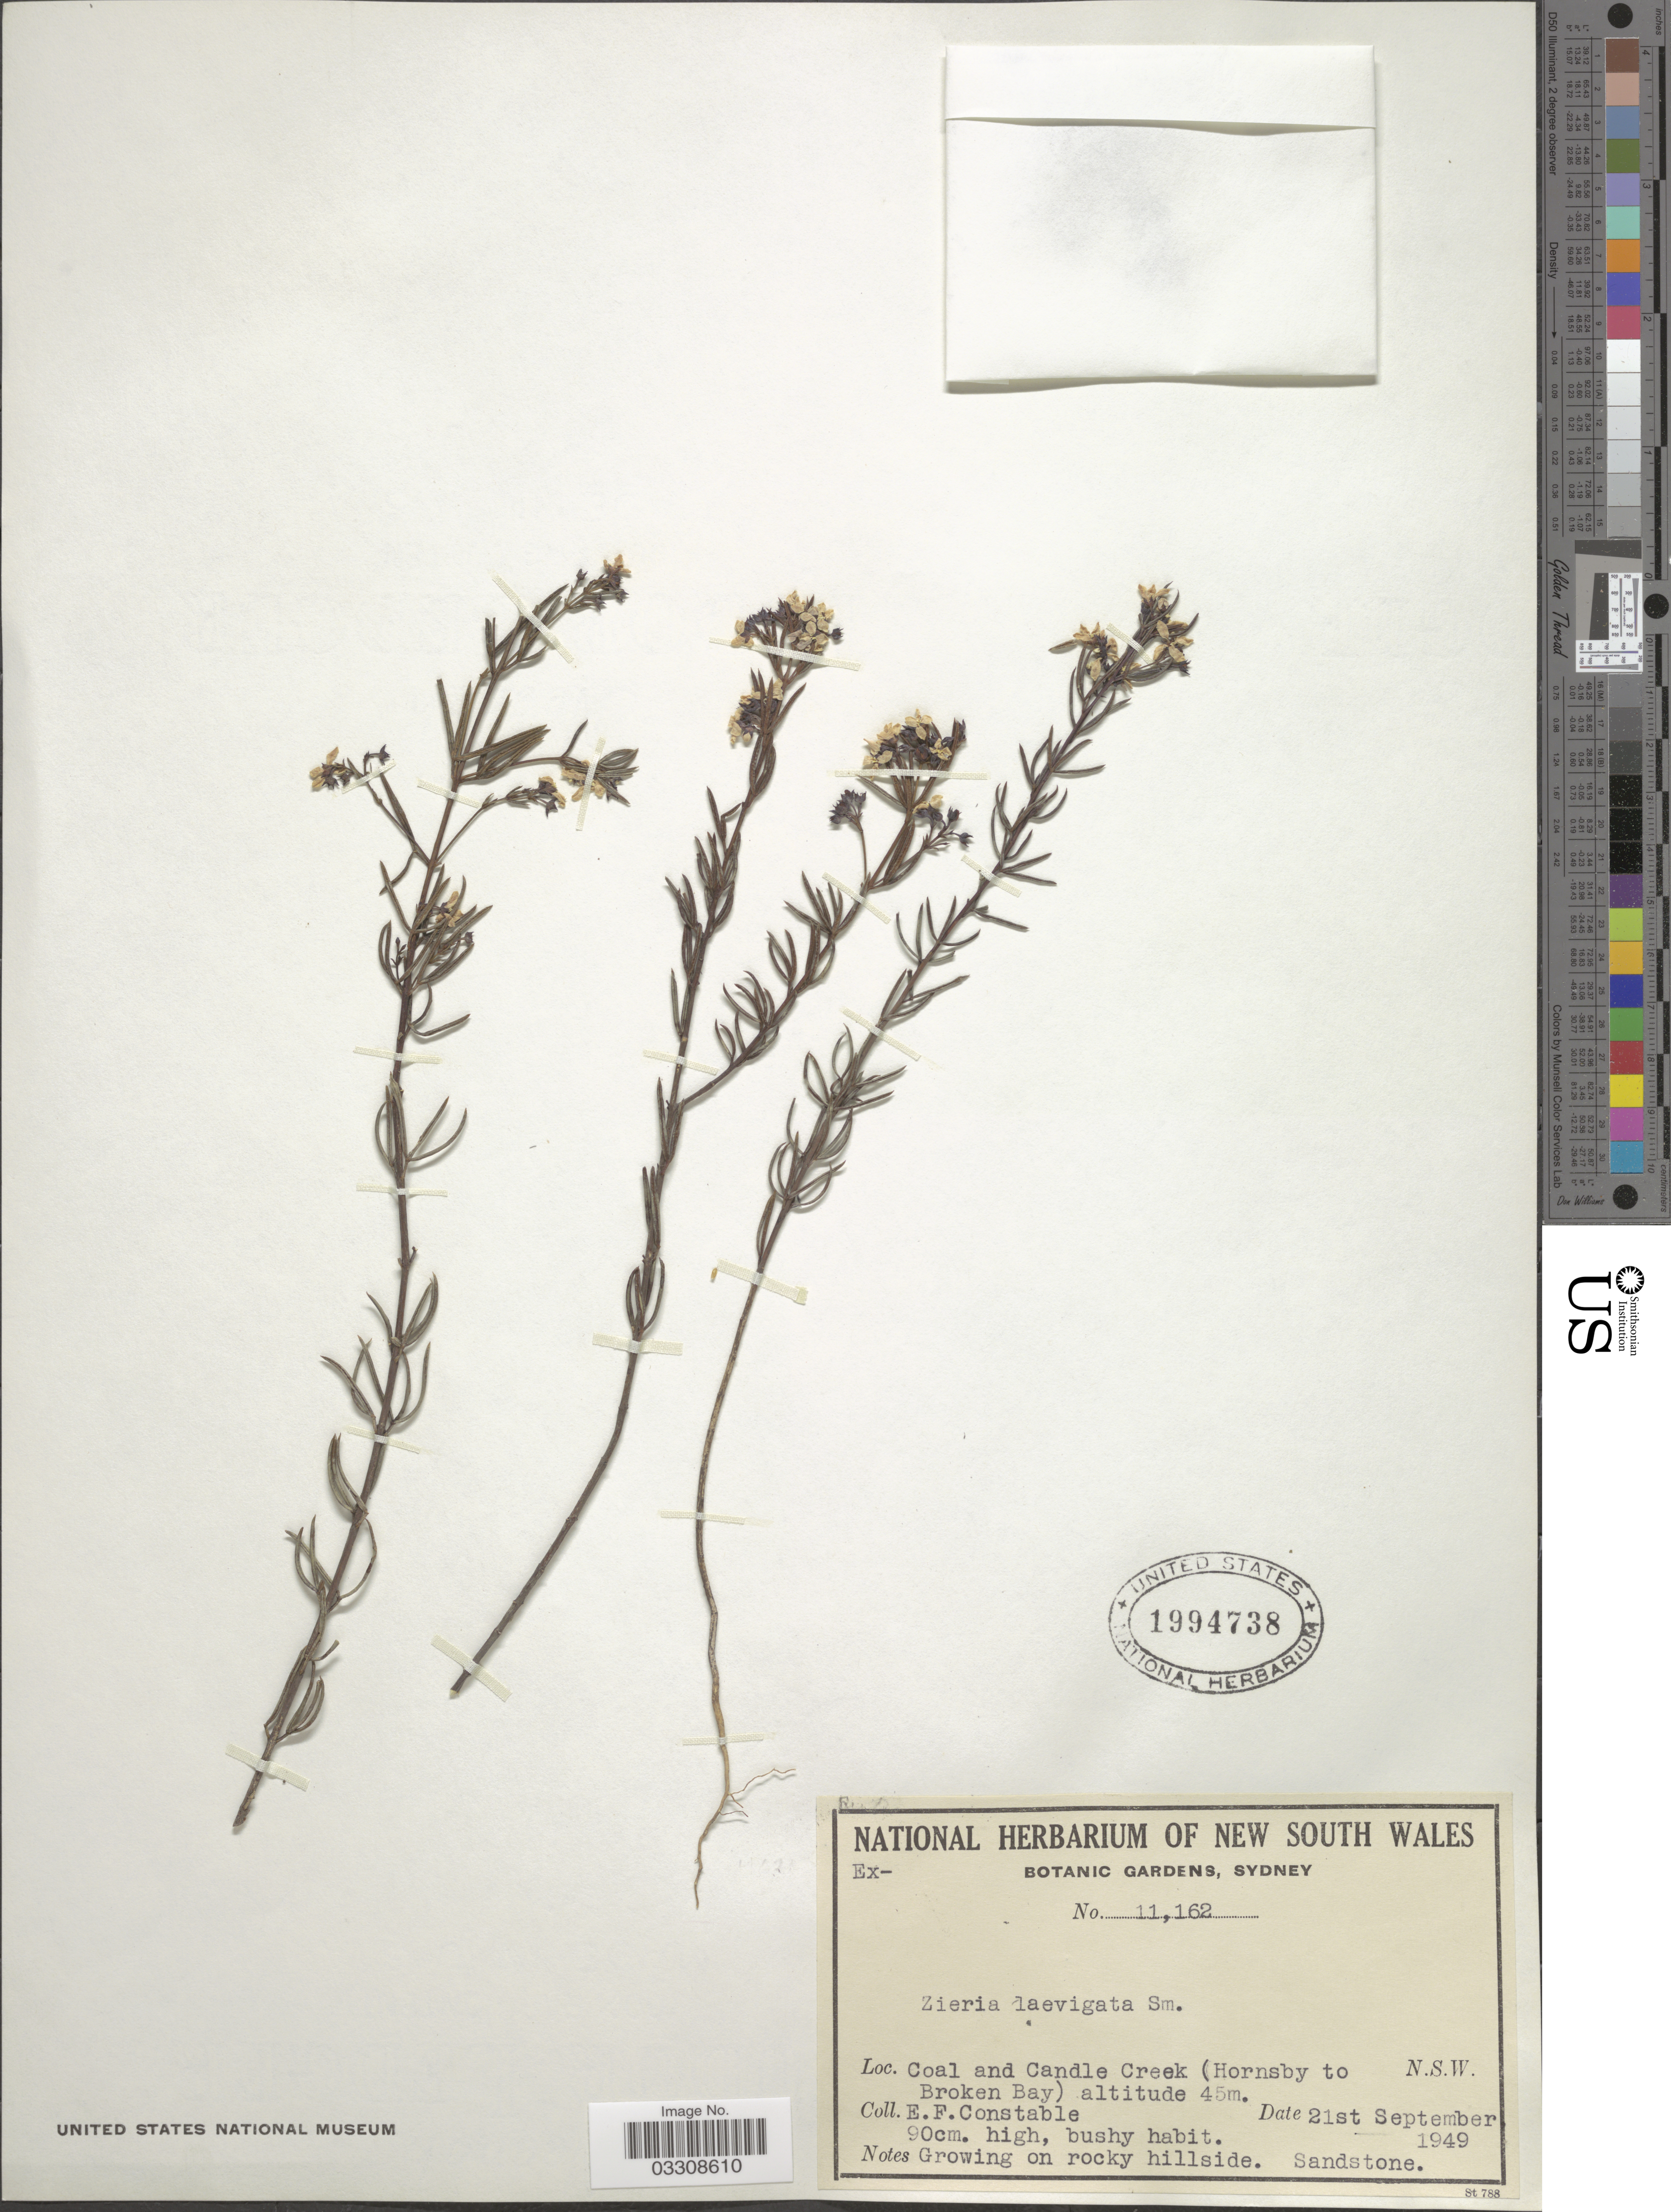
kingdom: Plantae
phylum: Tracheophyta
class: Magnoliopsida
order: Sapindales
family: Rutaceae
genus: Zieria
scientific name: Zieria laevigata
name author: Sm.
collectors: E. F. Constable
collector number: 11162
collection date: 1949-09-21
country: Australia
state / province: New South Wales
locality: Coal and Candle Creek (Hornsby to Broken Bay).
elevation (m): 45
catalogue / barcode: US 1994738